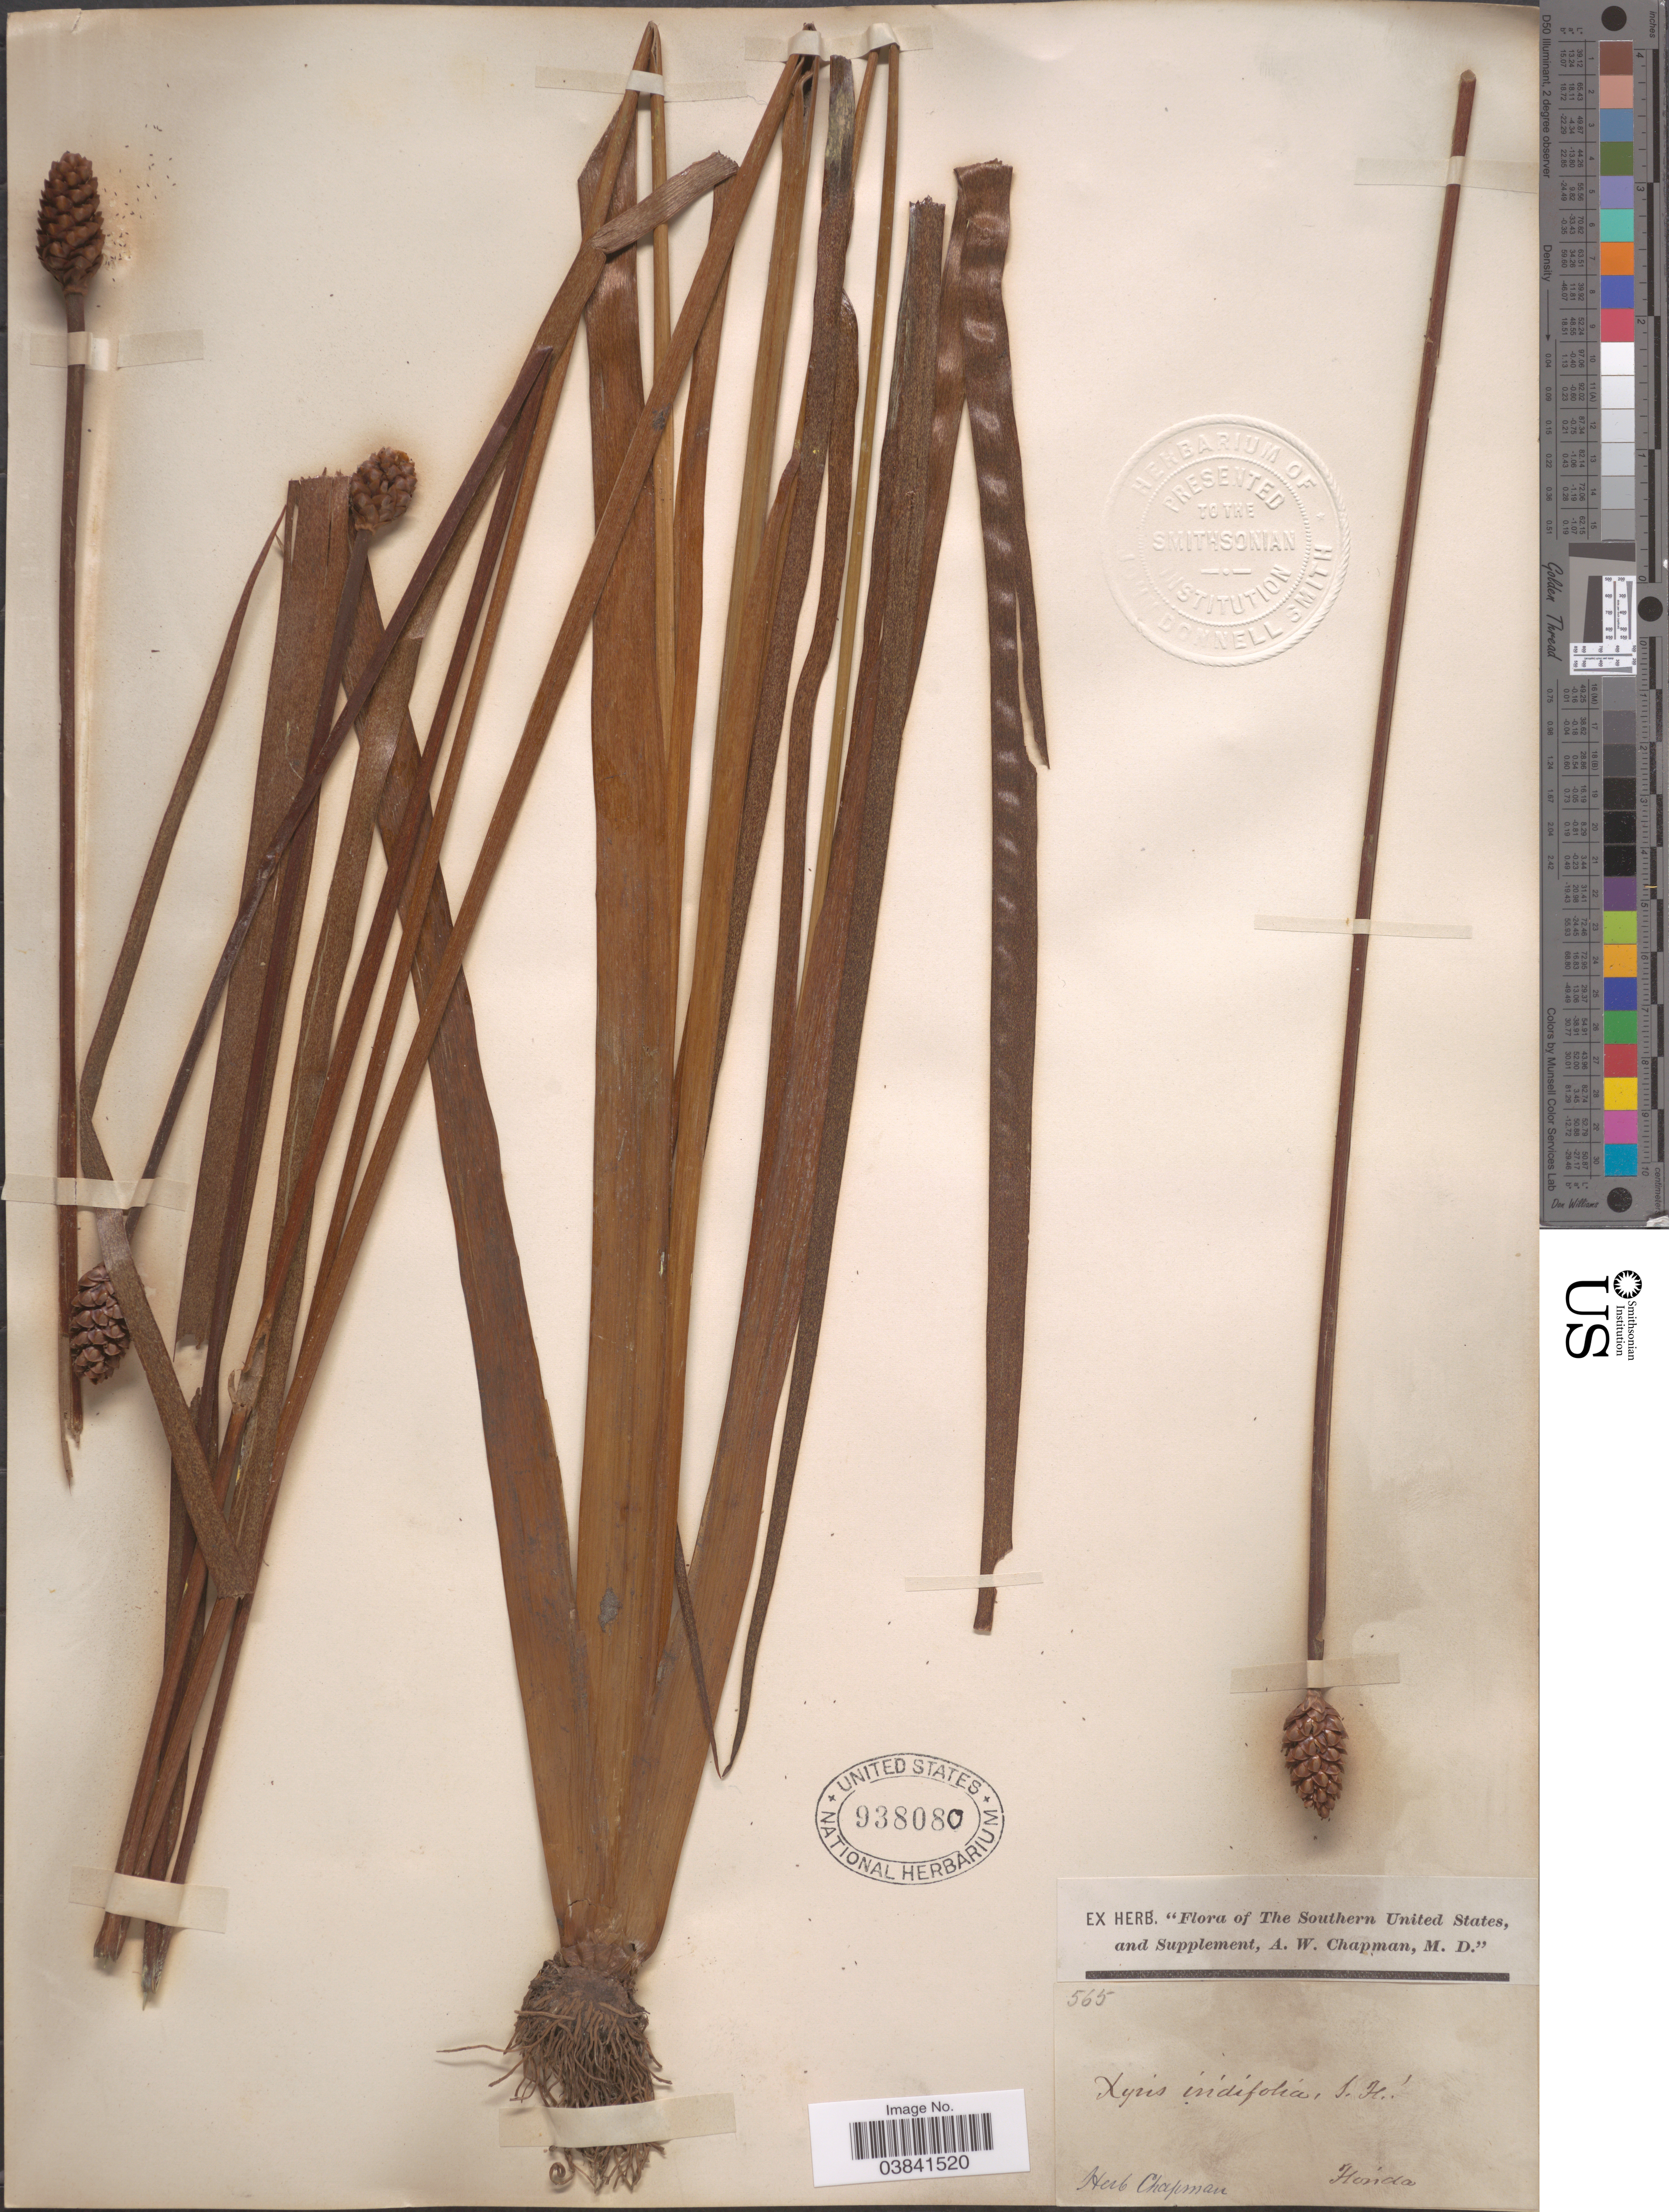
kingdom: Plantae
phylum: Tracheophyta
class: Liliopsida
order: Poales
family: Xyridaceae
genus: Xyris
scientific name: Xyris iridifolia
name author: Chapm.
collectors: ex herb. A.W. Chapman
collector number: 565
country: United States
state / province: Florida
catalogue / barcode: US 938080